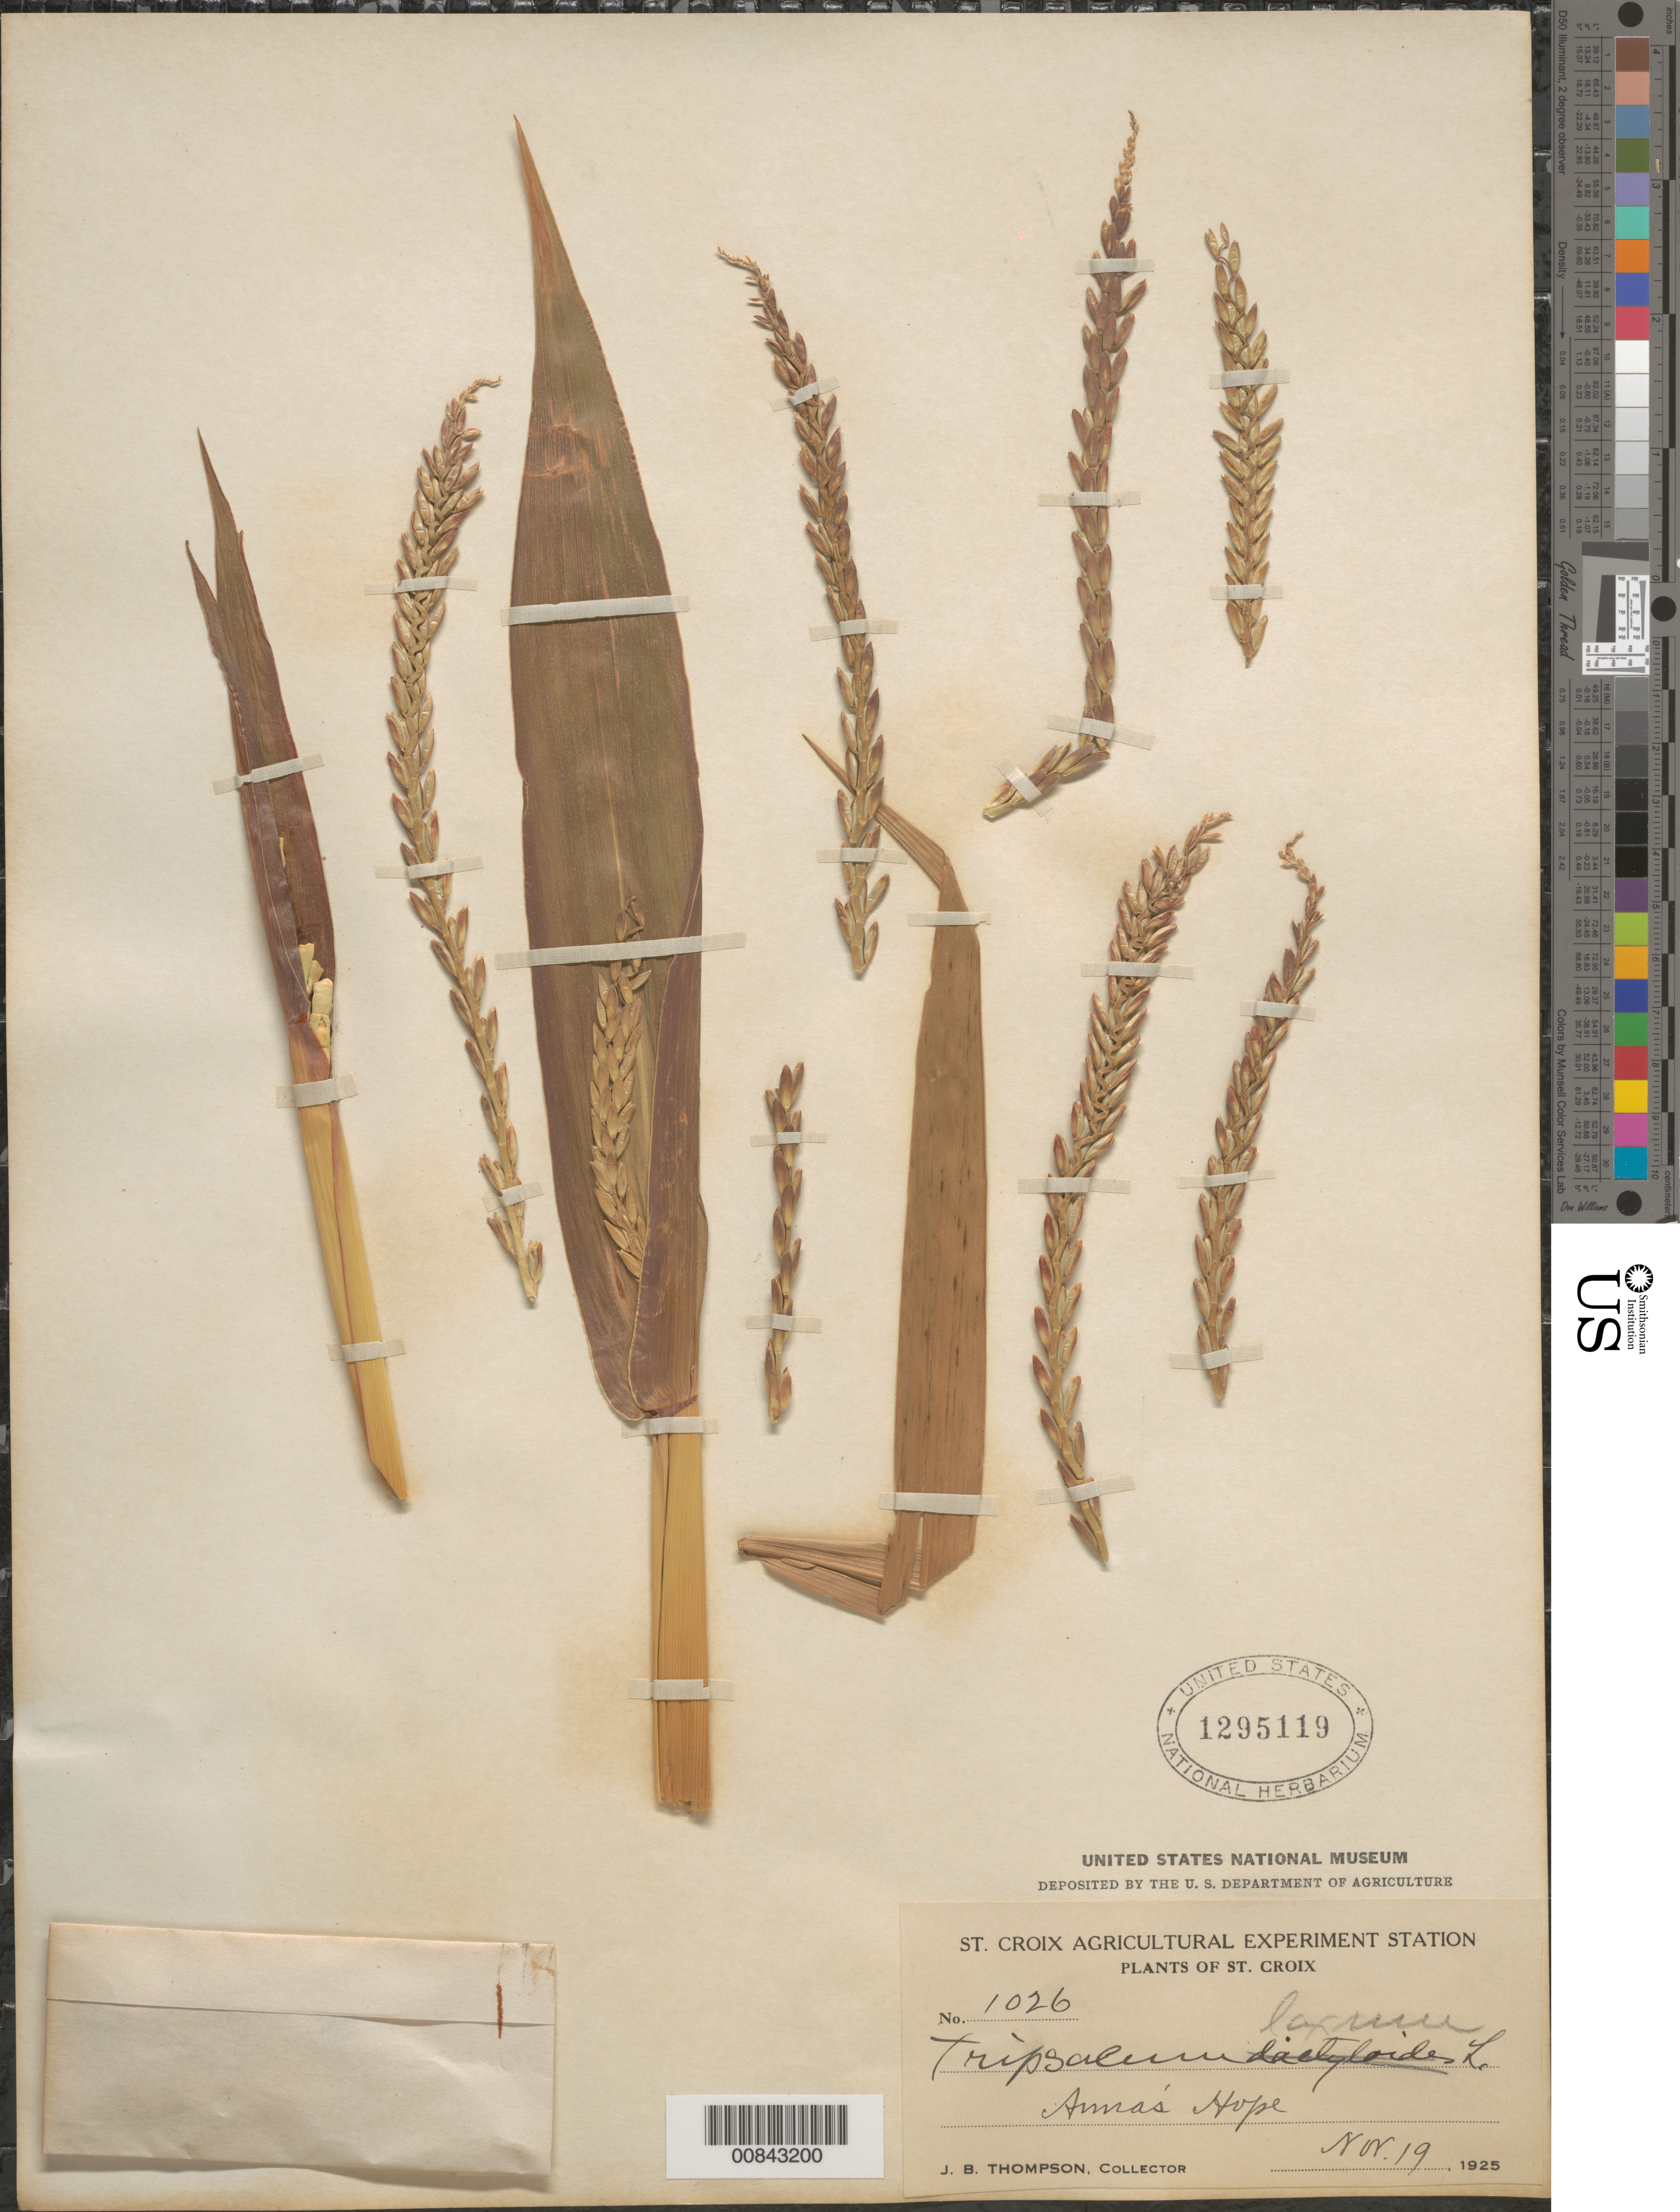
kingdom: Plantae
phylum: Tracheophyta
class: Liliopsida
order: Poales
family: Poaceae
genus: Tripsacum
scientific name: Tripsacum laxum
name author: Nash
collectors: J. B. Thompson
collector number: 1026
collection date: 1925-11-19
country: U.S. Virgin Islands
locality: St. Croix Agricultural Experiment Station. St. Croix. Ama's Hope.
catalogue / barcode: US 1295119